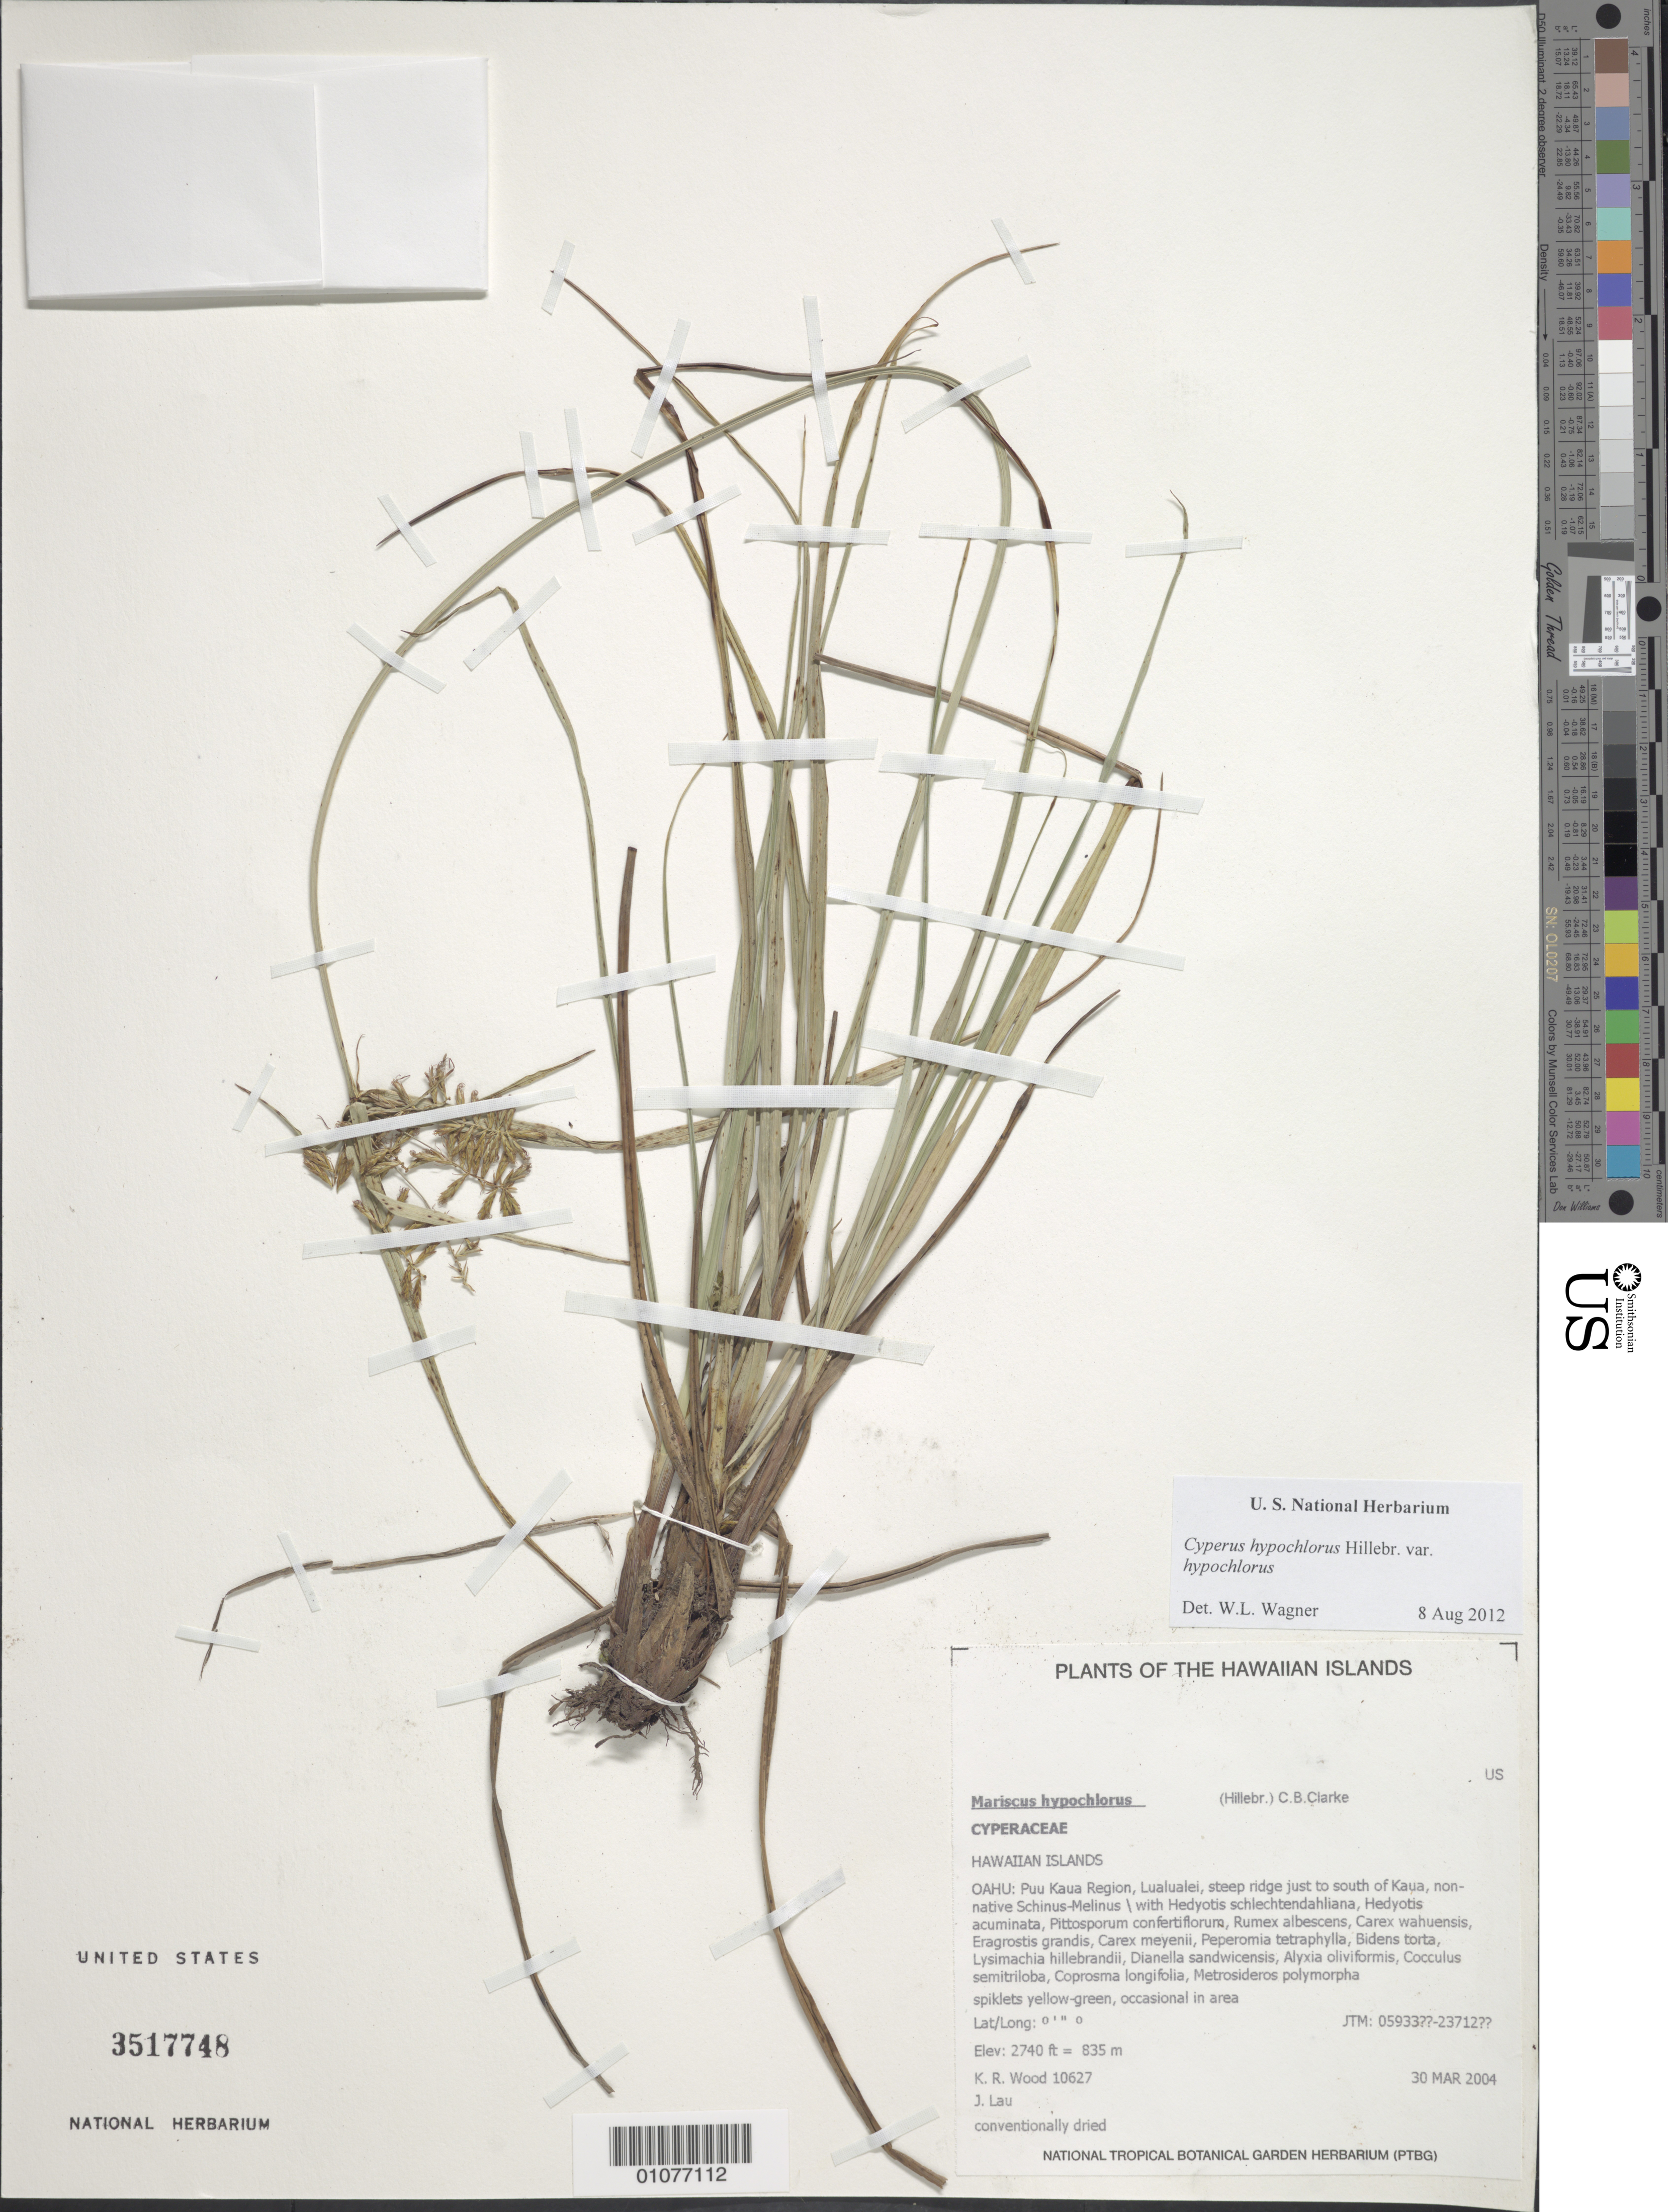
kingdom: Plantae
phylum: Tracheophyta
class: Liliopsida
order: Poales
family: Cyperaceae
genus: Cyperus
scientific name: Cyperus hypochlorus var. hypochlorus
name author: Hillebr.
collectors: K. R. Wood & J. Lau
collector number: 10627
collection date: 2004-03-30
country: United States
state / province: Hawaii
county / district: Honolulu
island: Oahu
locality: Puu Kaua Region, Lualualei, steep ridge just to S of Kaua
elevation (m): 835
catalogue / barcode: US 3517748